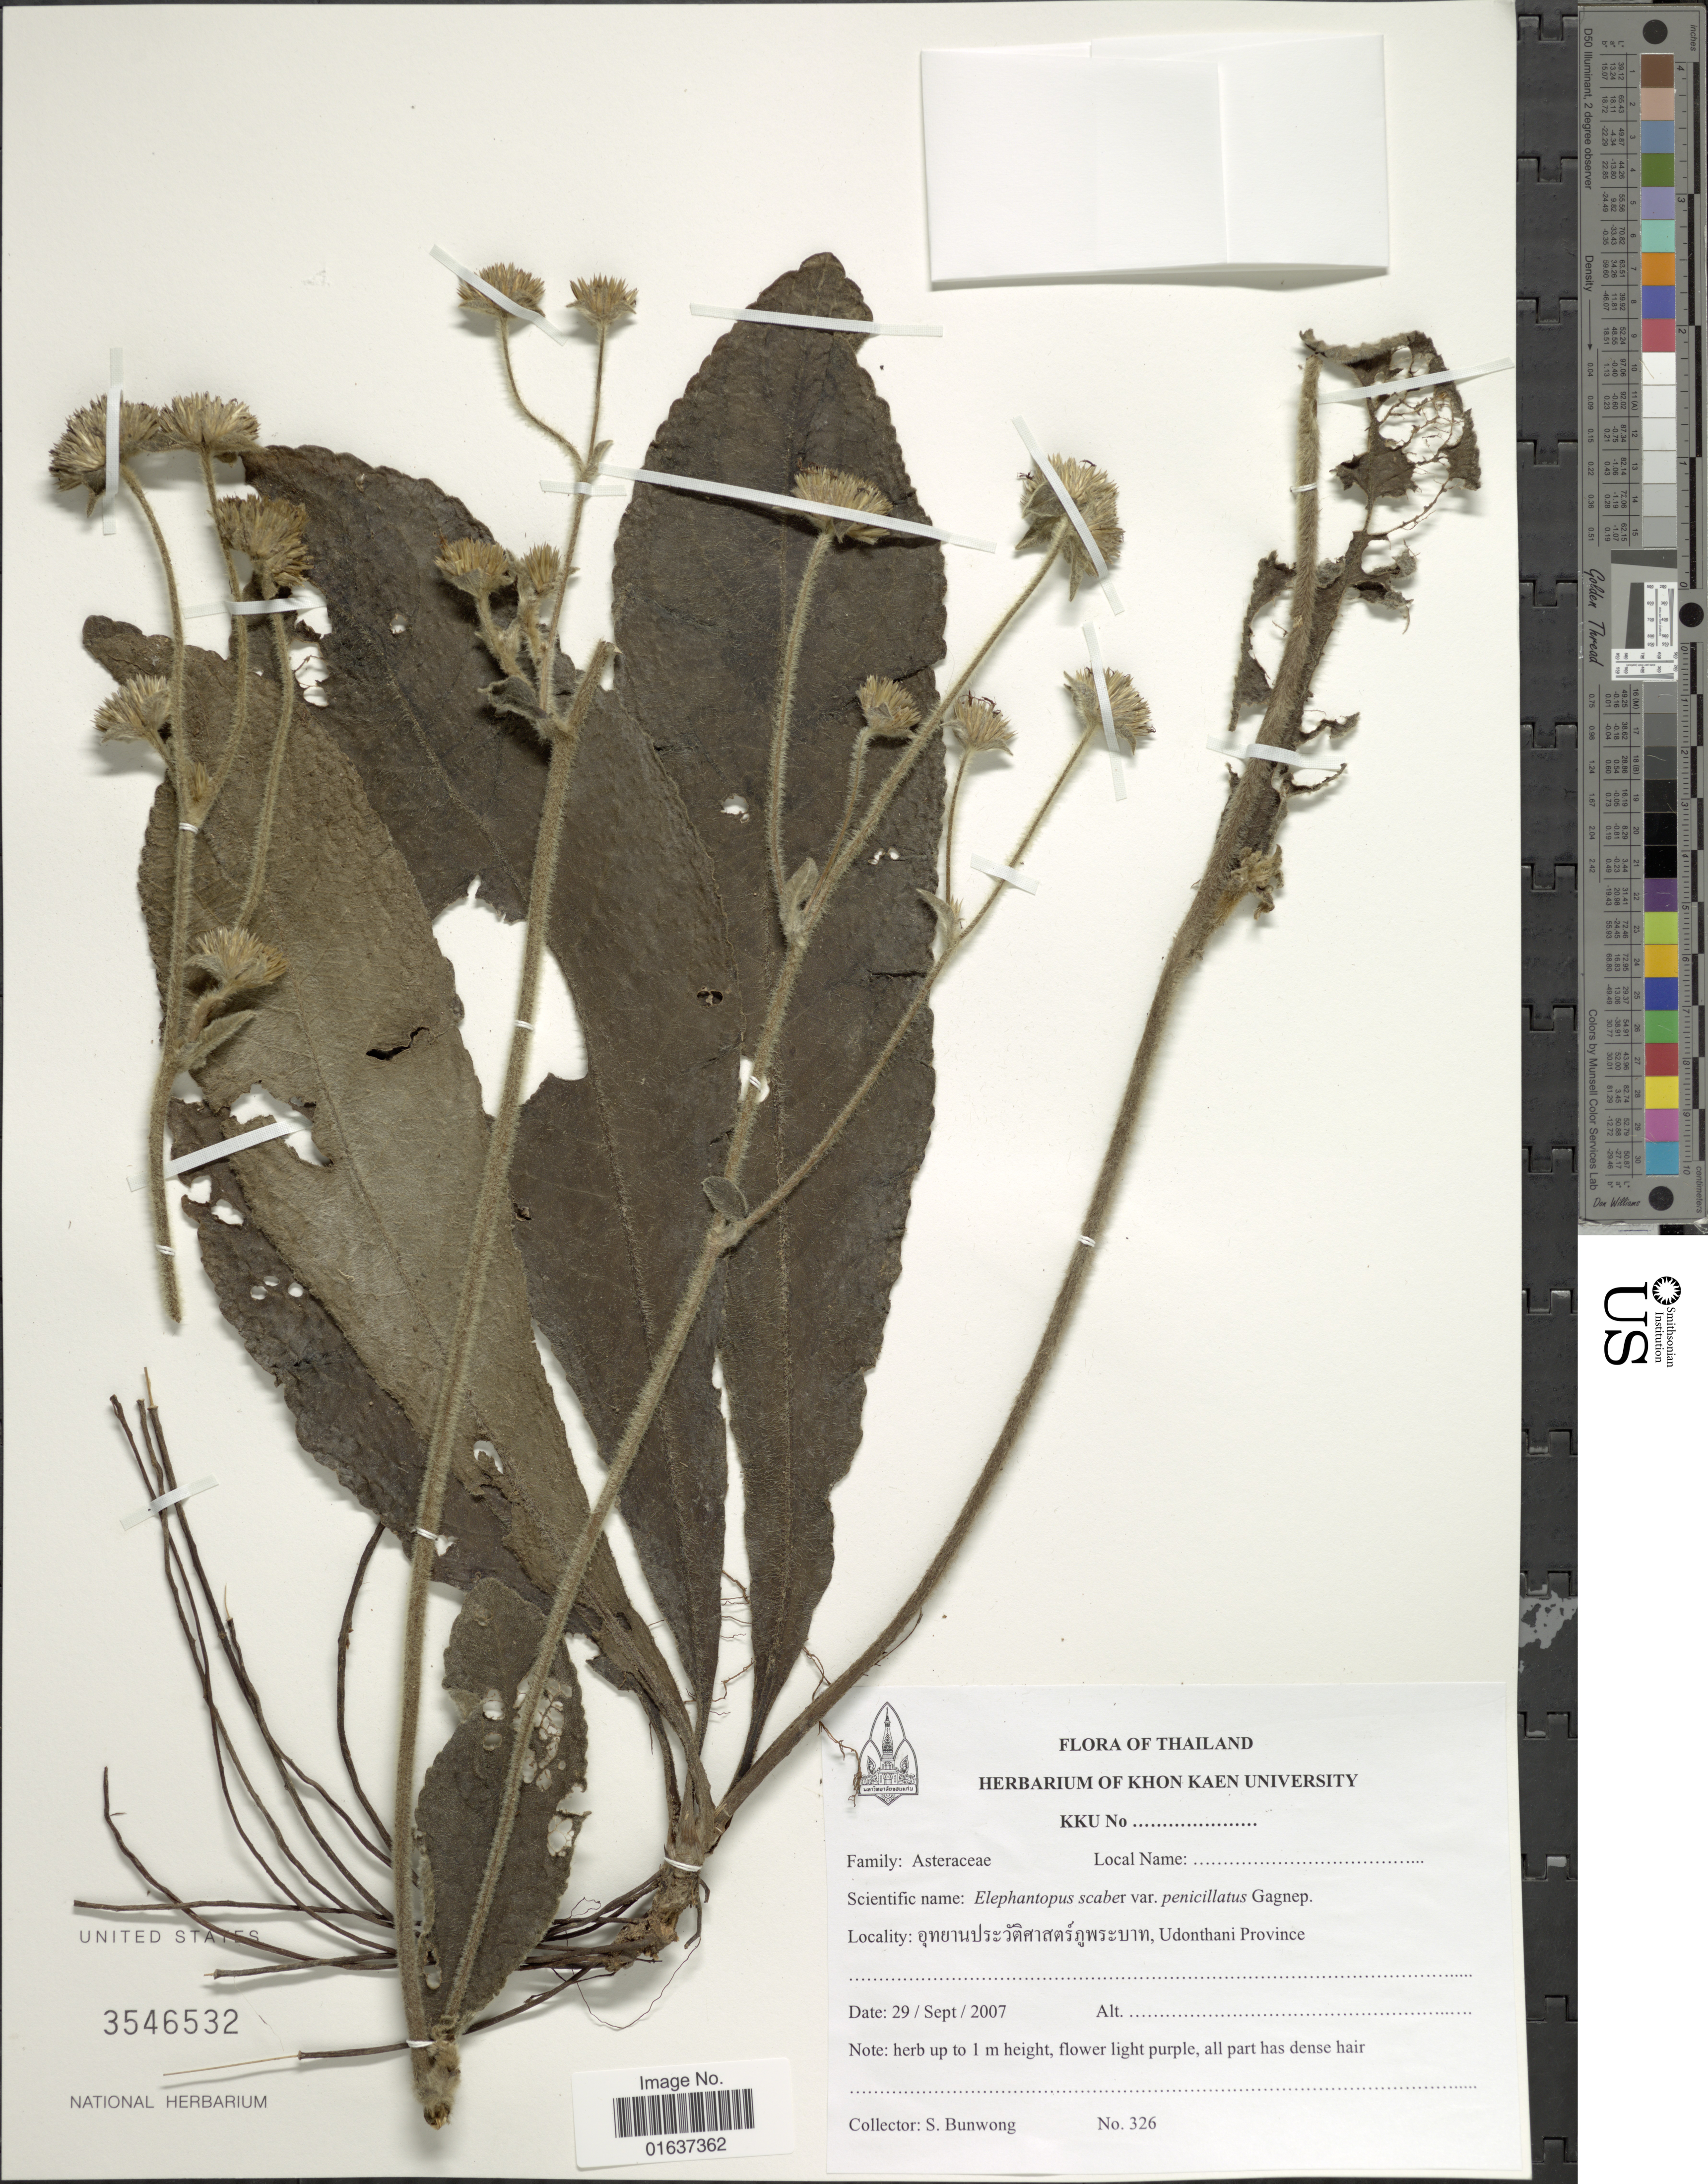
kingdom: Plantae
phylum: Tracheophyta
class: Magnoliopsida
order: Asterales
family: Asteraceae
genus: Elephantopus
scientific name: Elephantopus scaber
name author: L.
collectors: S. Bunwong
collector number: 326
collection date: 2007-09-29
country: Thailand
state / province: Udon Thani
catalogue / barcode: US 3546532